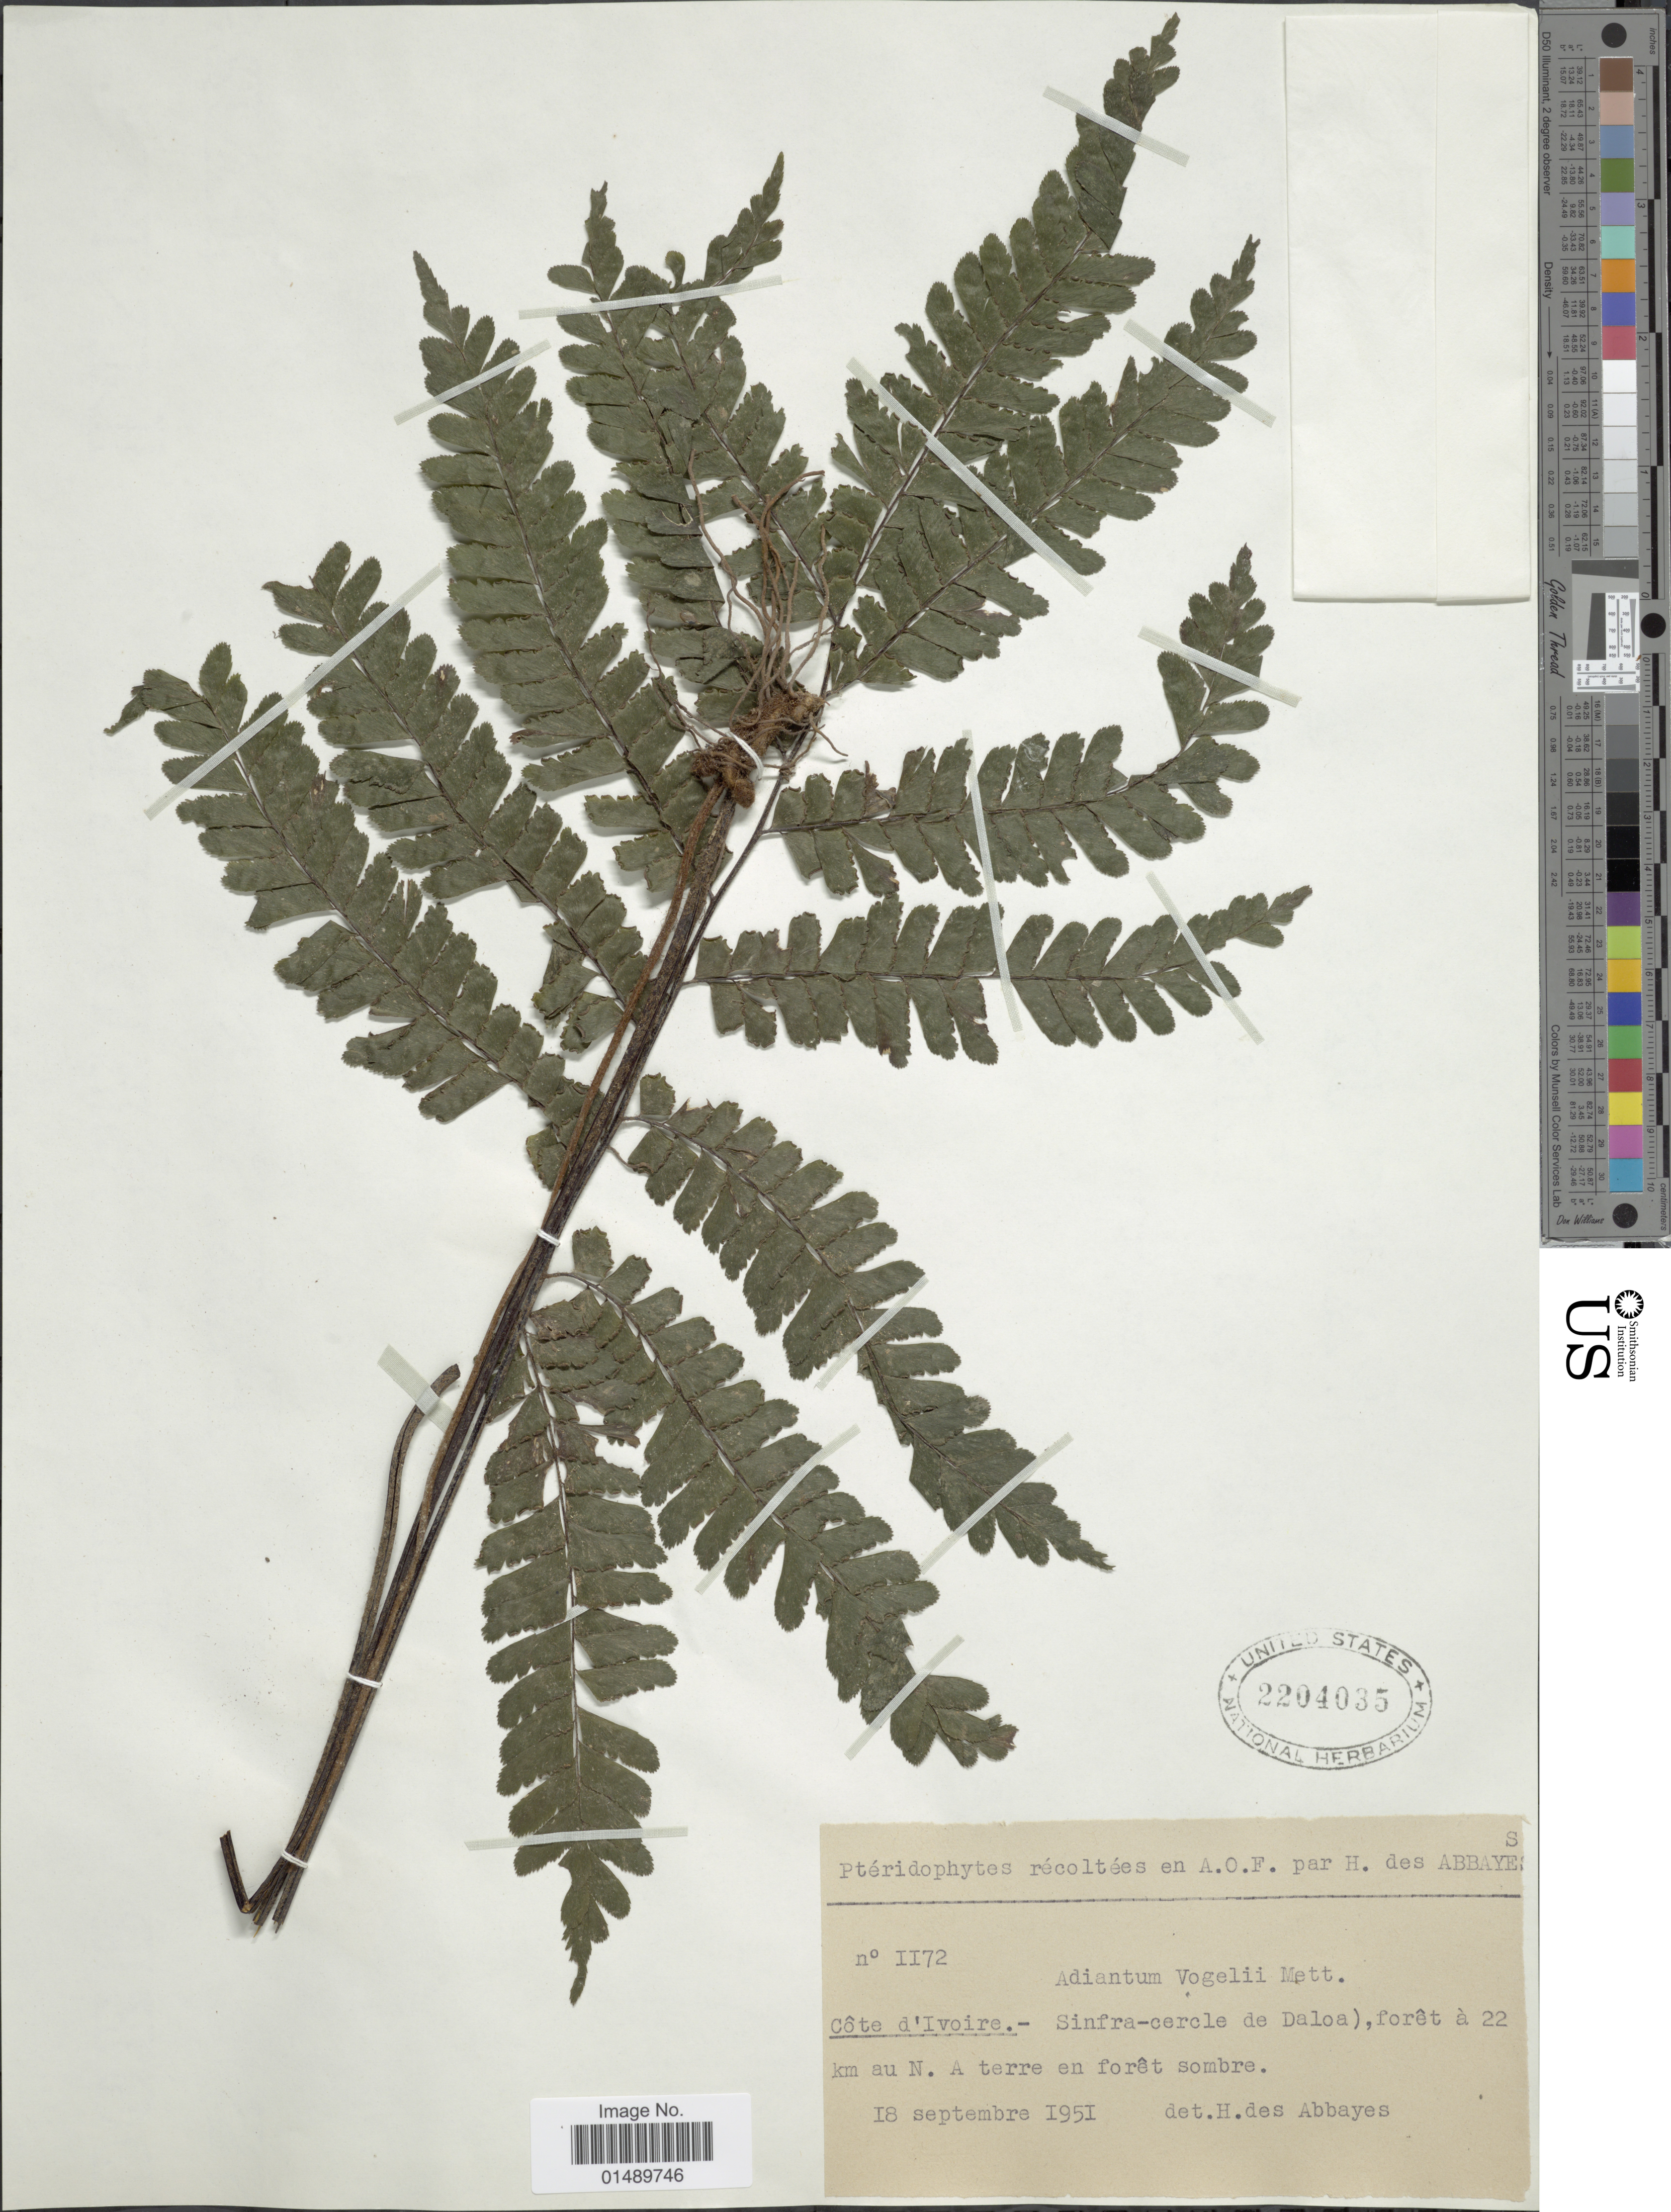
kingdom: Plantae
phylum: Tracheophyta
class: Polypodiopsida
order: Polypodiales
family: Pteridaceae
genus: Adiantum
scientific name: Adiantum vogelii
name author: Mett. ex Keys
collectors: H. R. Abbayes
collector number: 1172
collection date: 1951-09-18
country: Ivory Coast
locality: Cote d' Ivoire- SInfra-cercle de Daloa, foret a 22 km au N. A terre en foret sombre.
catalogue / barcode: US 2204035